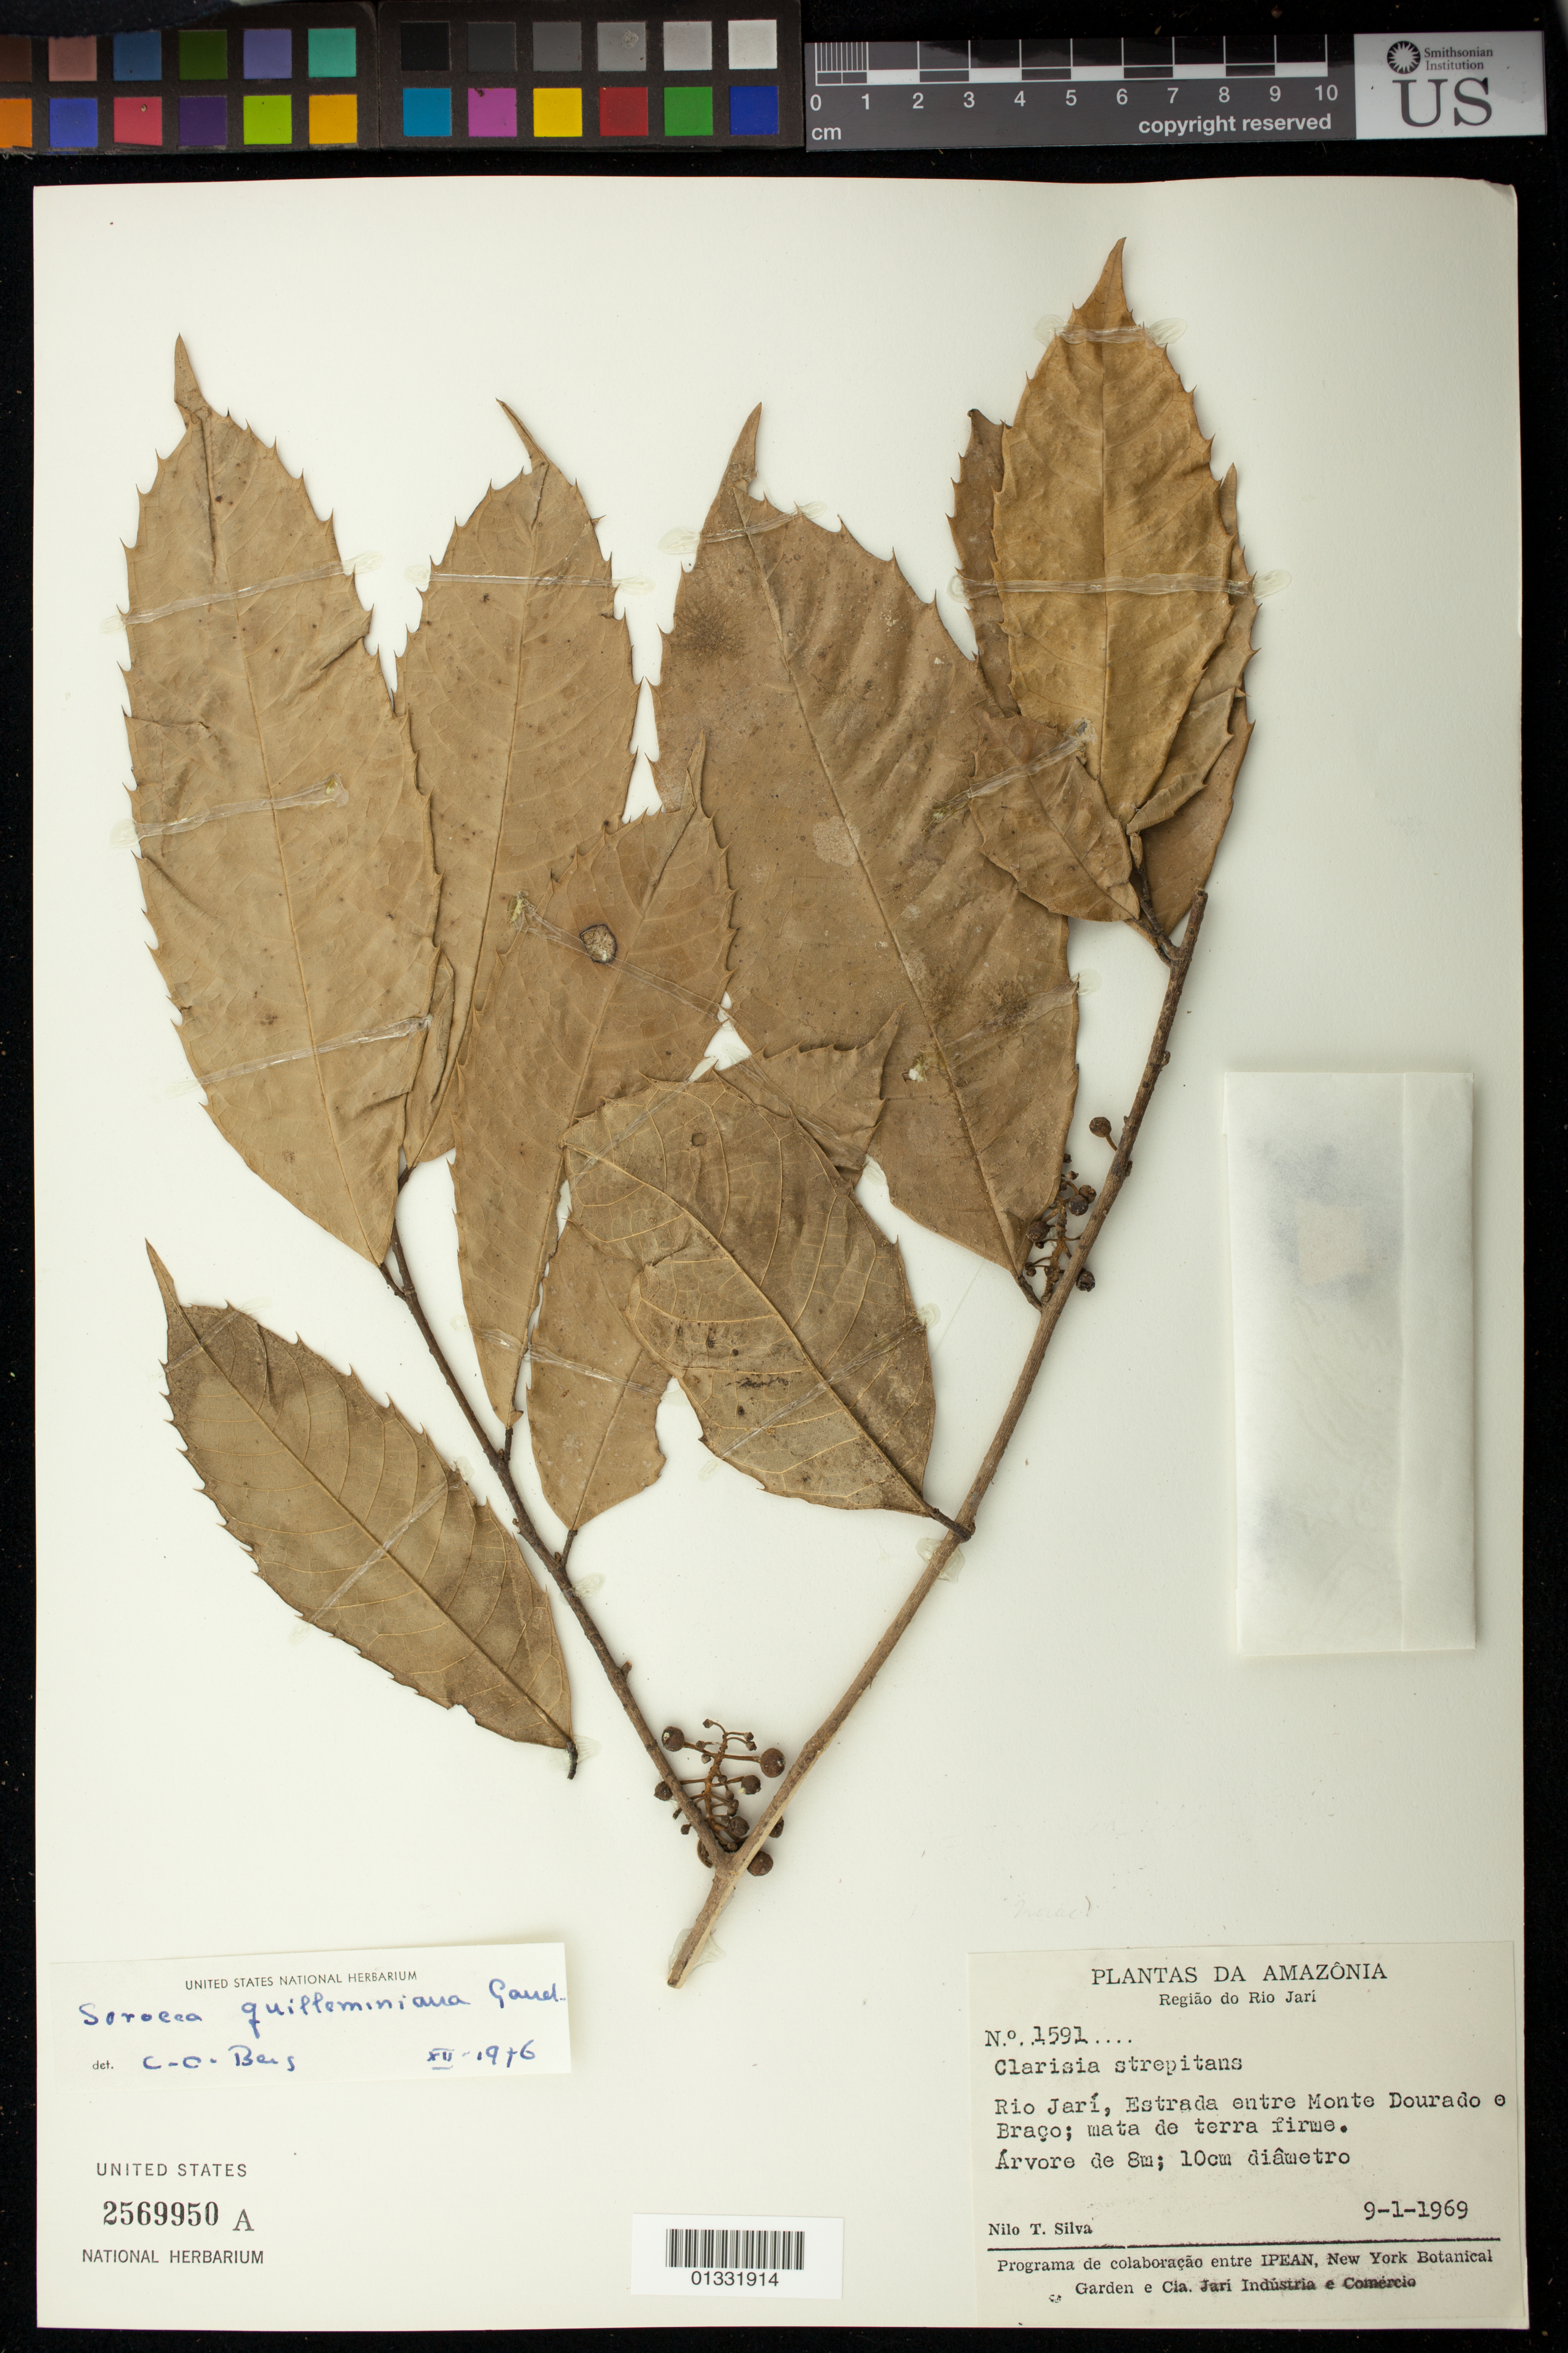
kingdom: Plantae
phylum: Tracheophyta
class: Magnoliopsida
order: Rosales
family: Moraceae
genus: Sorocea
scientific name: Sorocea guilleminiana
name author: Gaudich.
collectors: N. T. Silva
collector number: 1591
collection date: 1969-01-09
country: Brazil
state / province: Pará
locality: Rio Jarí, Estrada entre Monte Dourado e Braço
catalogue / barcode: US 2569950A